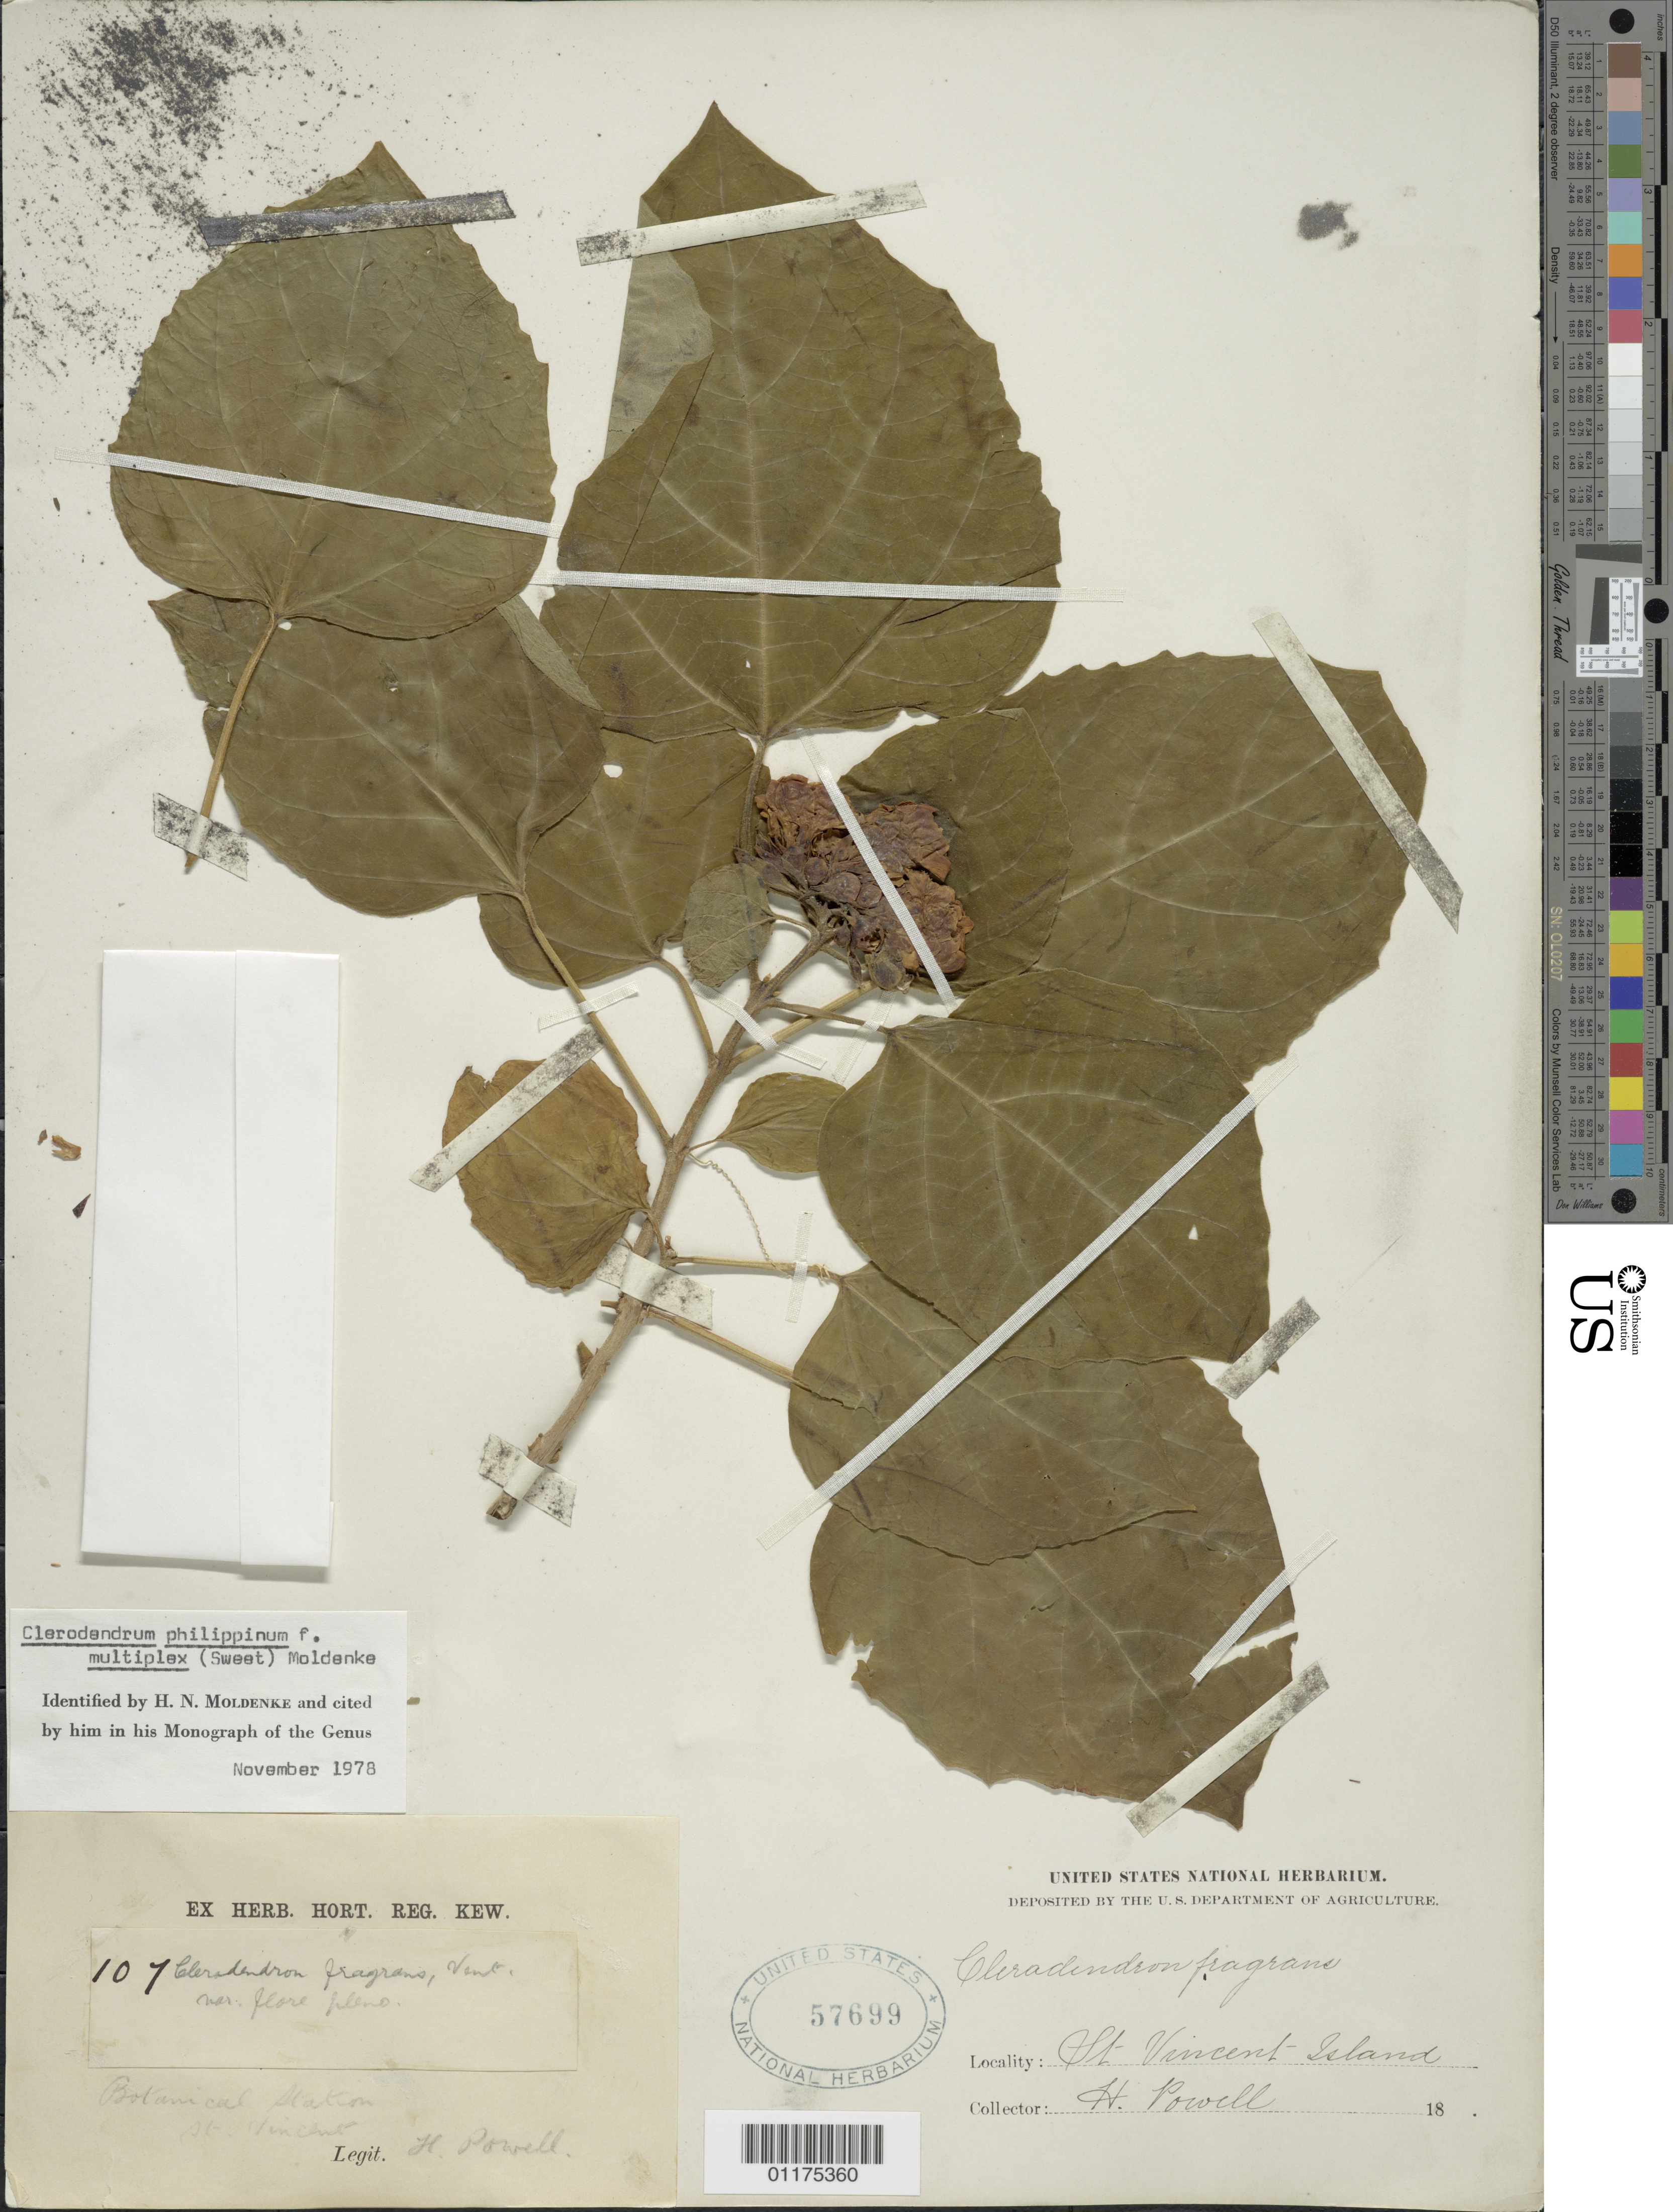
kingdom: Plantae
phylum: Tracheophyta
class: Magnoliopsida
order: Lamiales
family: Lamiaceae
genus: Clerodendrum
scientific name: Clerodendrum philippinum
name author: Schauer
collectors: H. Powell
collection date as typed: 18--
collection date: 1800/1899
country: St. Vincent - Grenadines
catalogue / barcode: US 57699